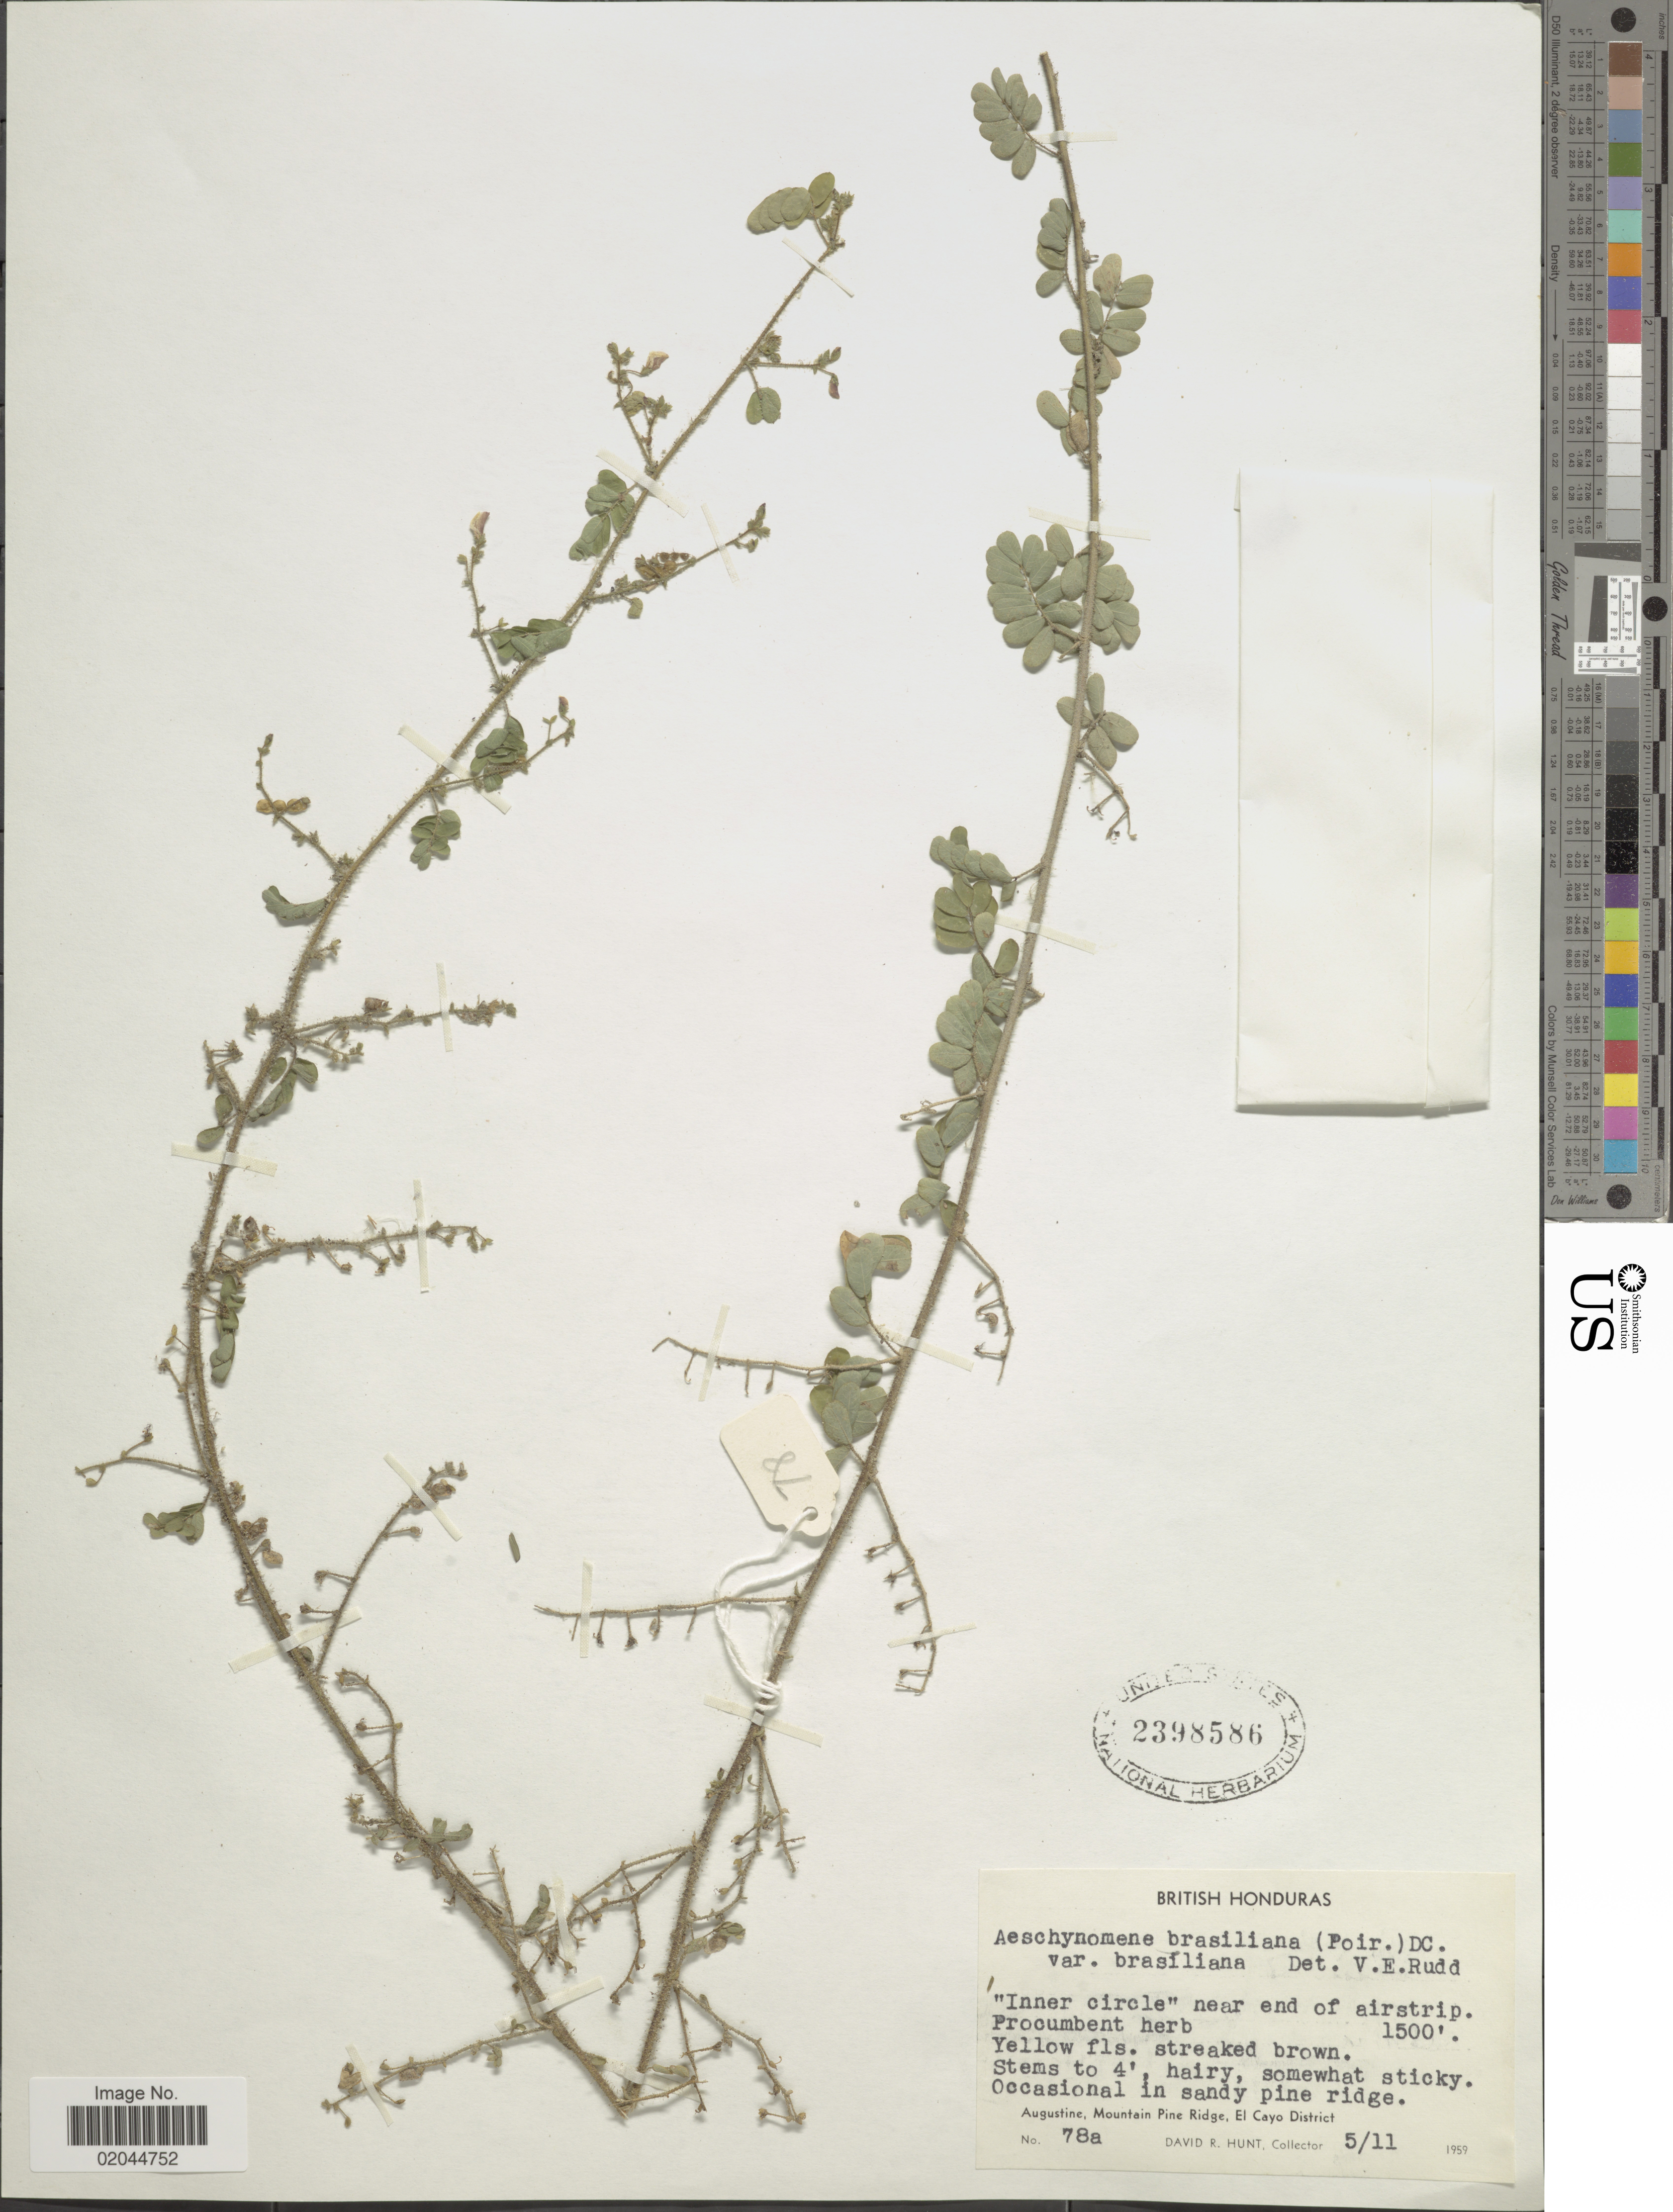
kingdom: Plantae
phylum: Tracheophyta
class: Magnoliopsida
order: Fabales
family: Fabaceae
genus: Aeschynomene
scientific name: Aeschynomene brasiliana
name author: (Poir.) DC.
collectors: D. R. Hunt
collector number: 78a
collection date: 1959-11-05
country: Belize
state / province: Cayo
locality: British Honduras, Augustine, Mountain Pine Ridge, El Cayo District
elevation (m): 457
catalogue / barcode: US 2398586